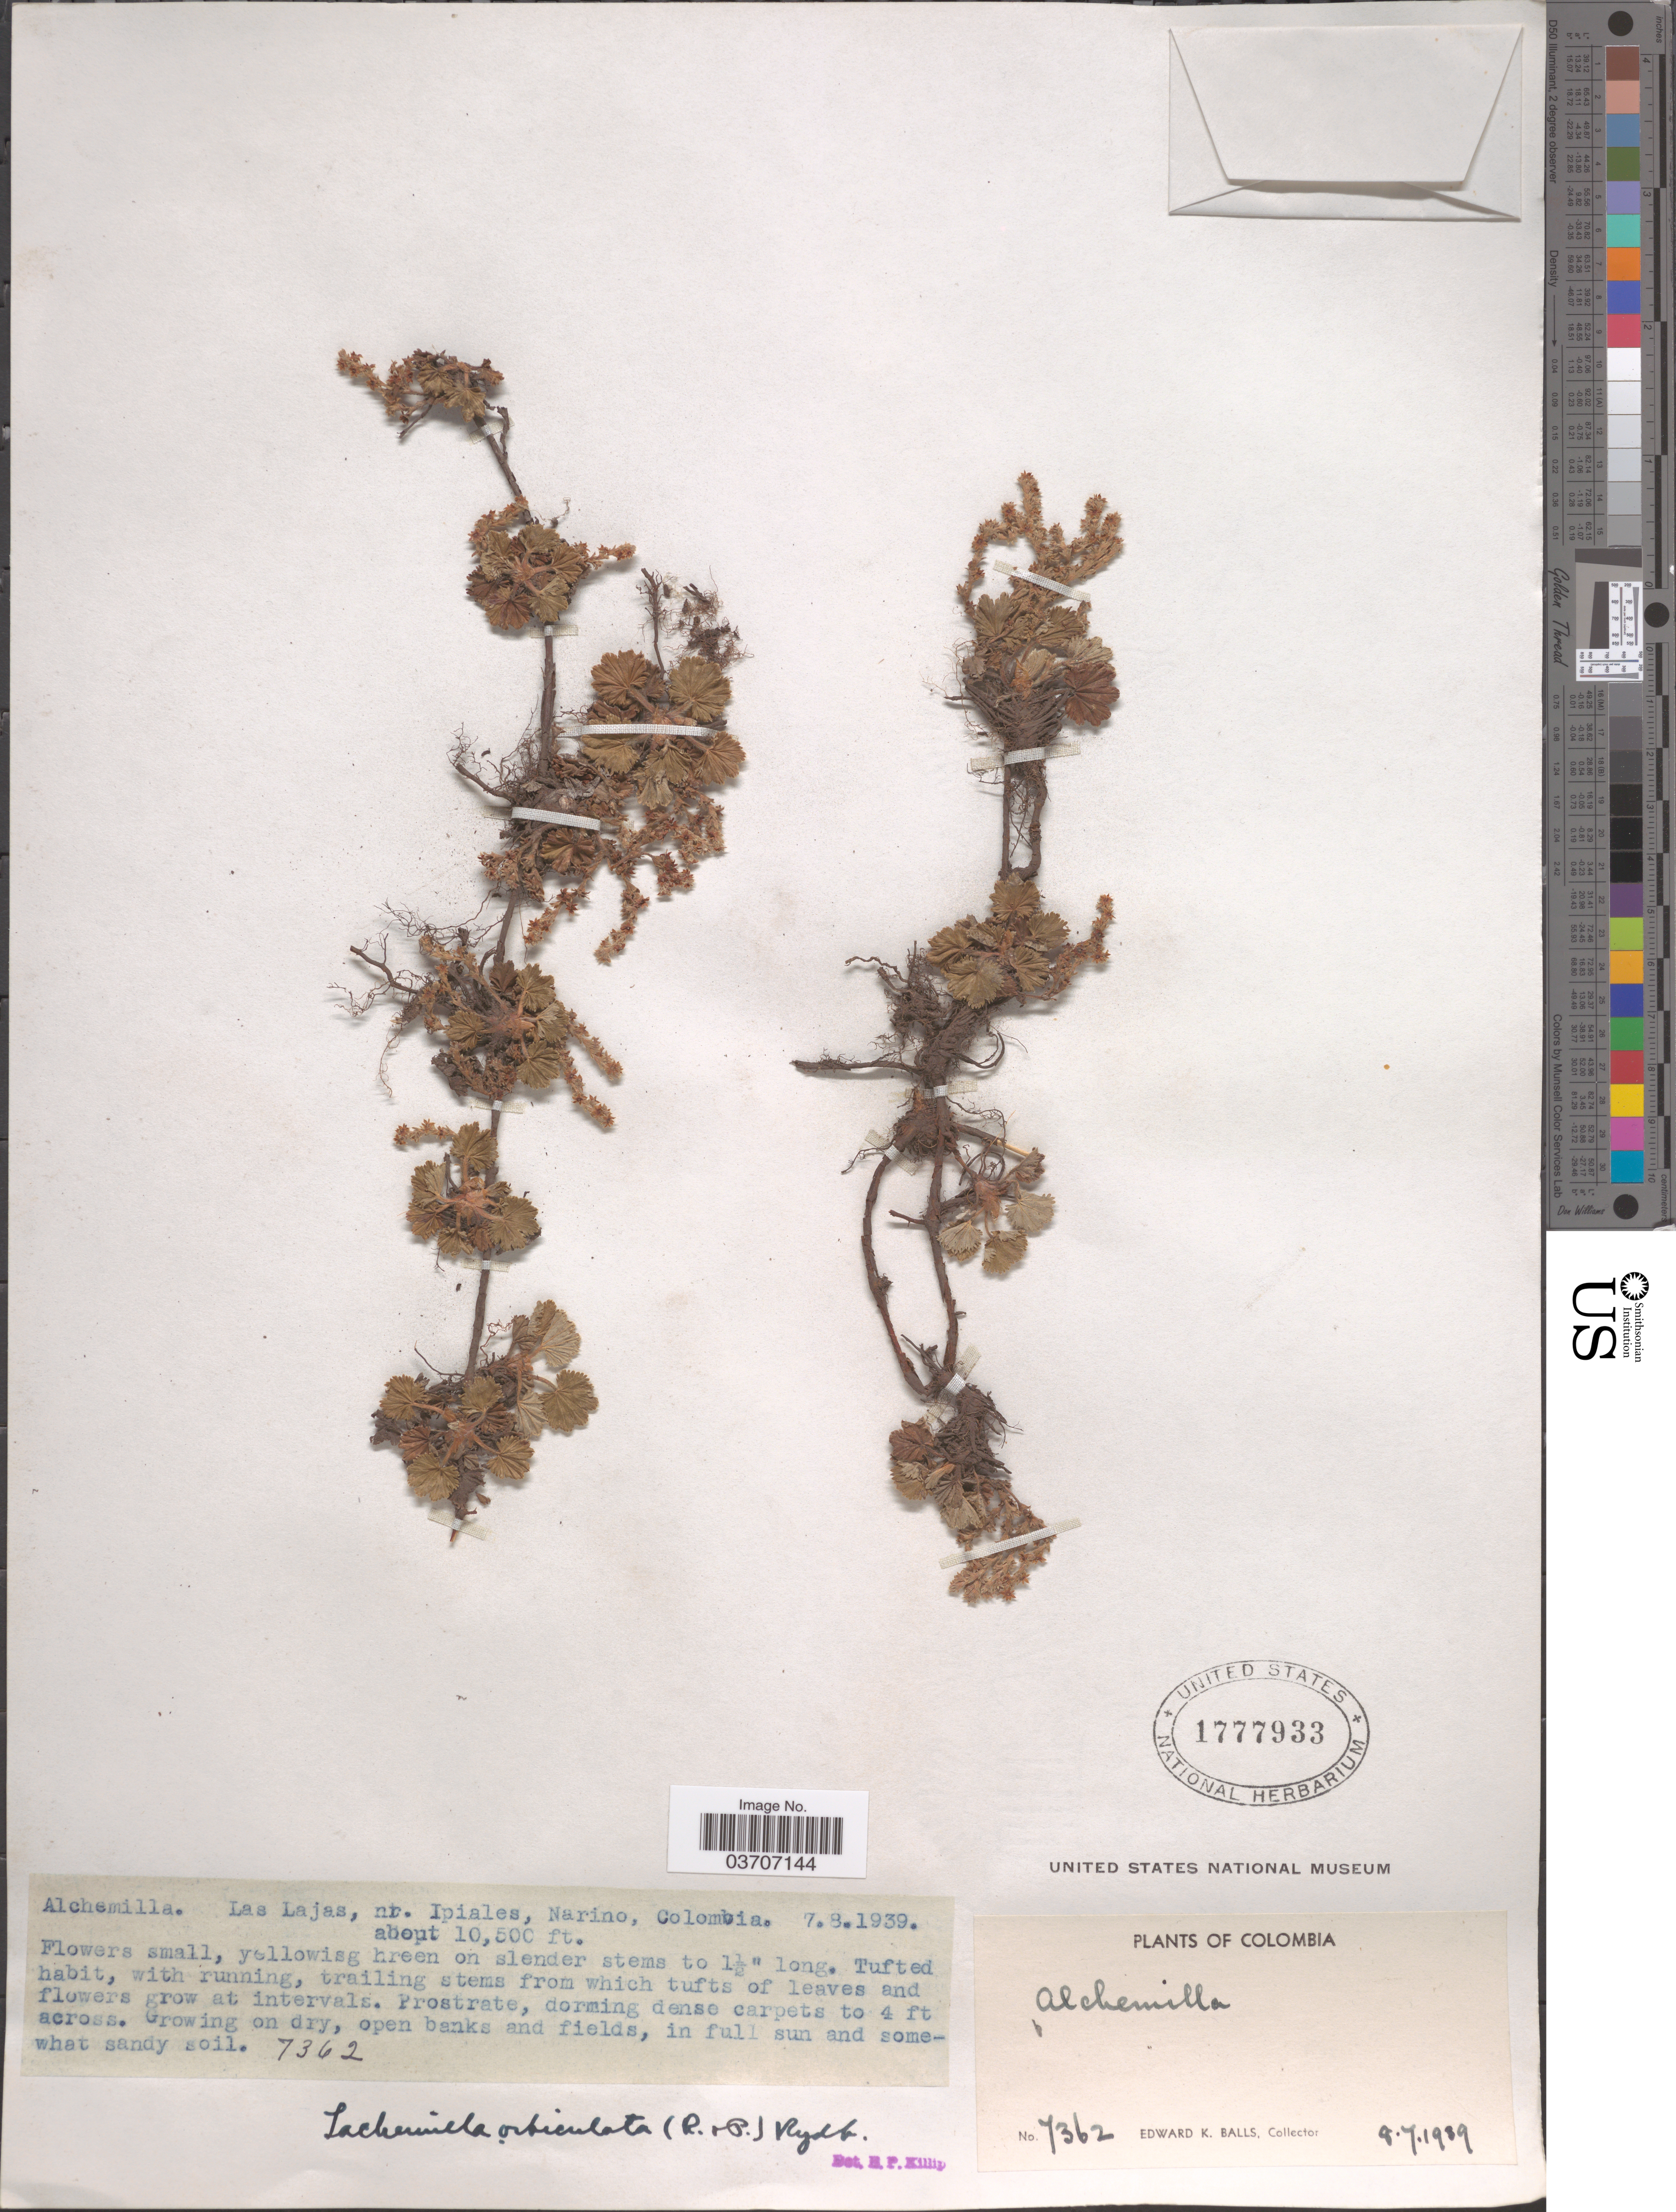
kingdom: Plantae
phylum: Tracheophyta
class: Magnoliopsida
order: Rosales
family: Rosaceae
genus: Lachemilla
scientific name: Lachemilla orbiculata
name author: (Ruiz & Pav.) Rydb.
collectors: E. K. Balls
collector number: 7362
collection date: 1939-08-07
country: Colombia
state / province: Nariño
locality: Las Lajas, nr. Ipiales.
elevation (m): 3200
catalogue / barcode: US 1777933